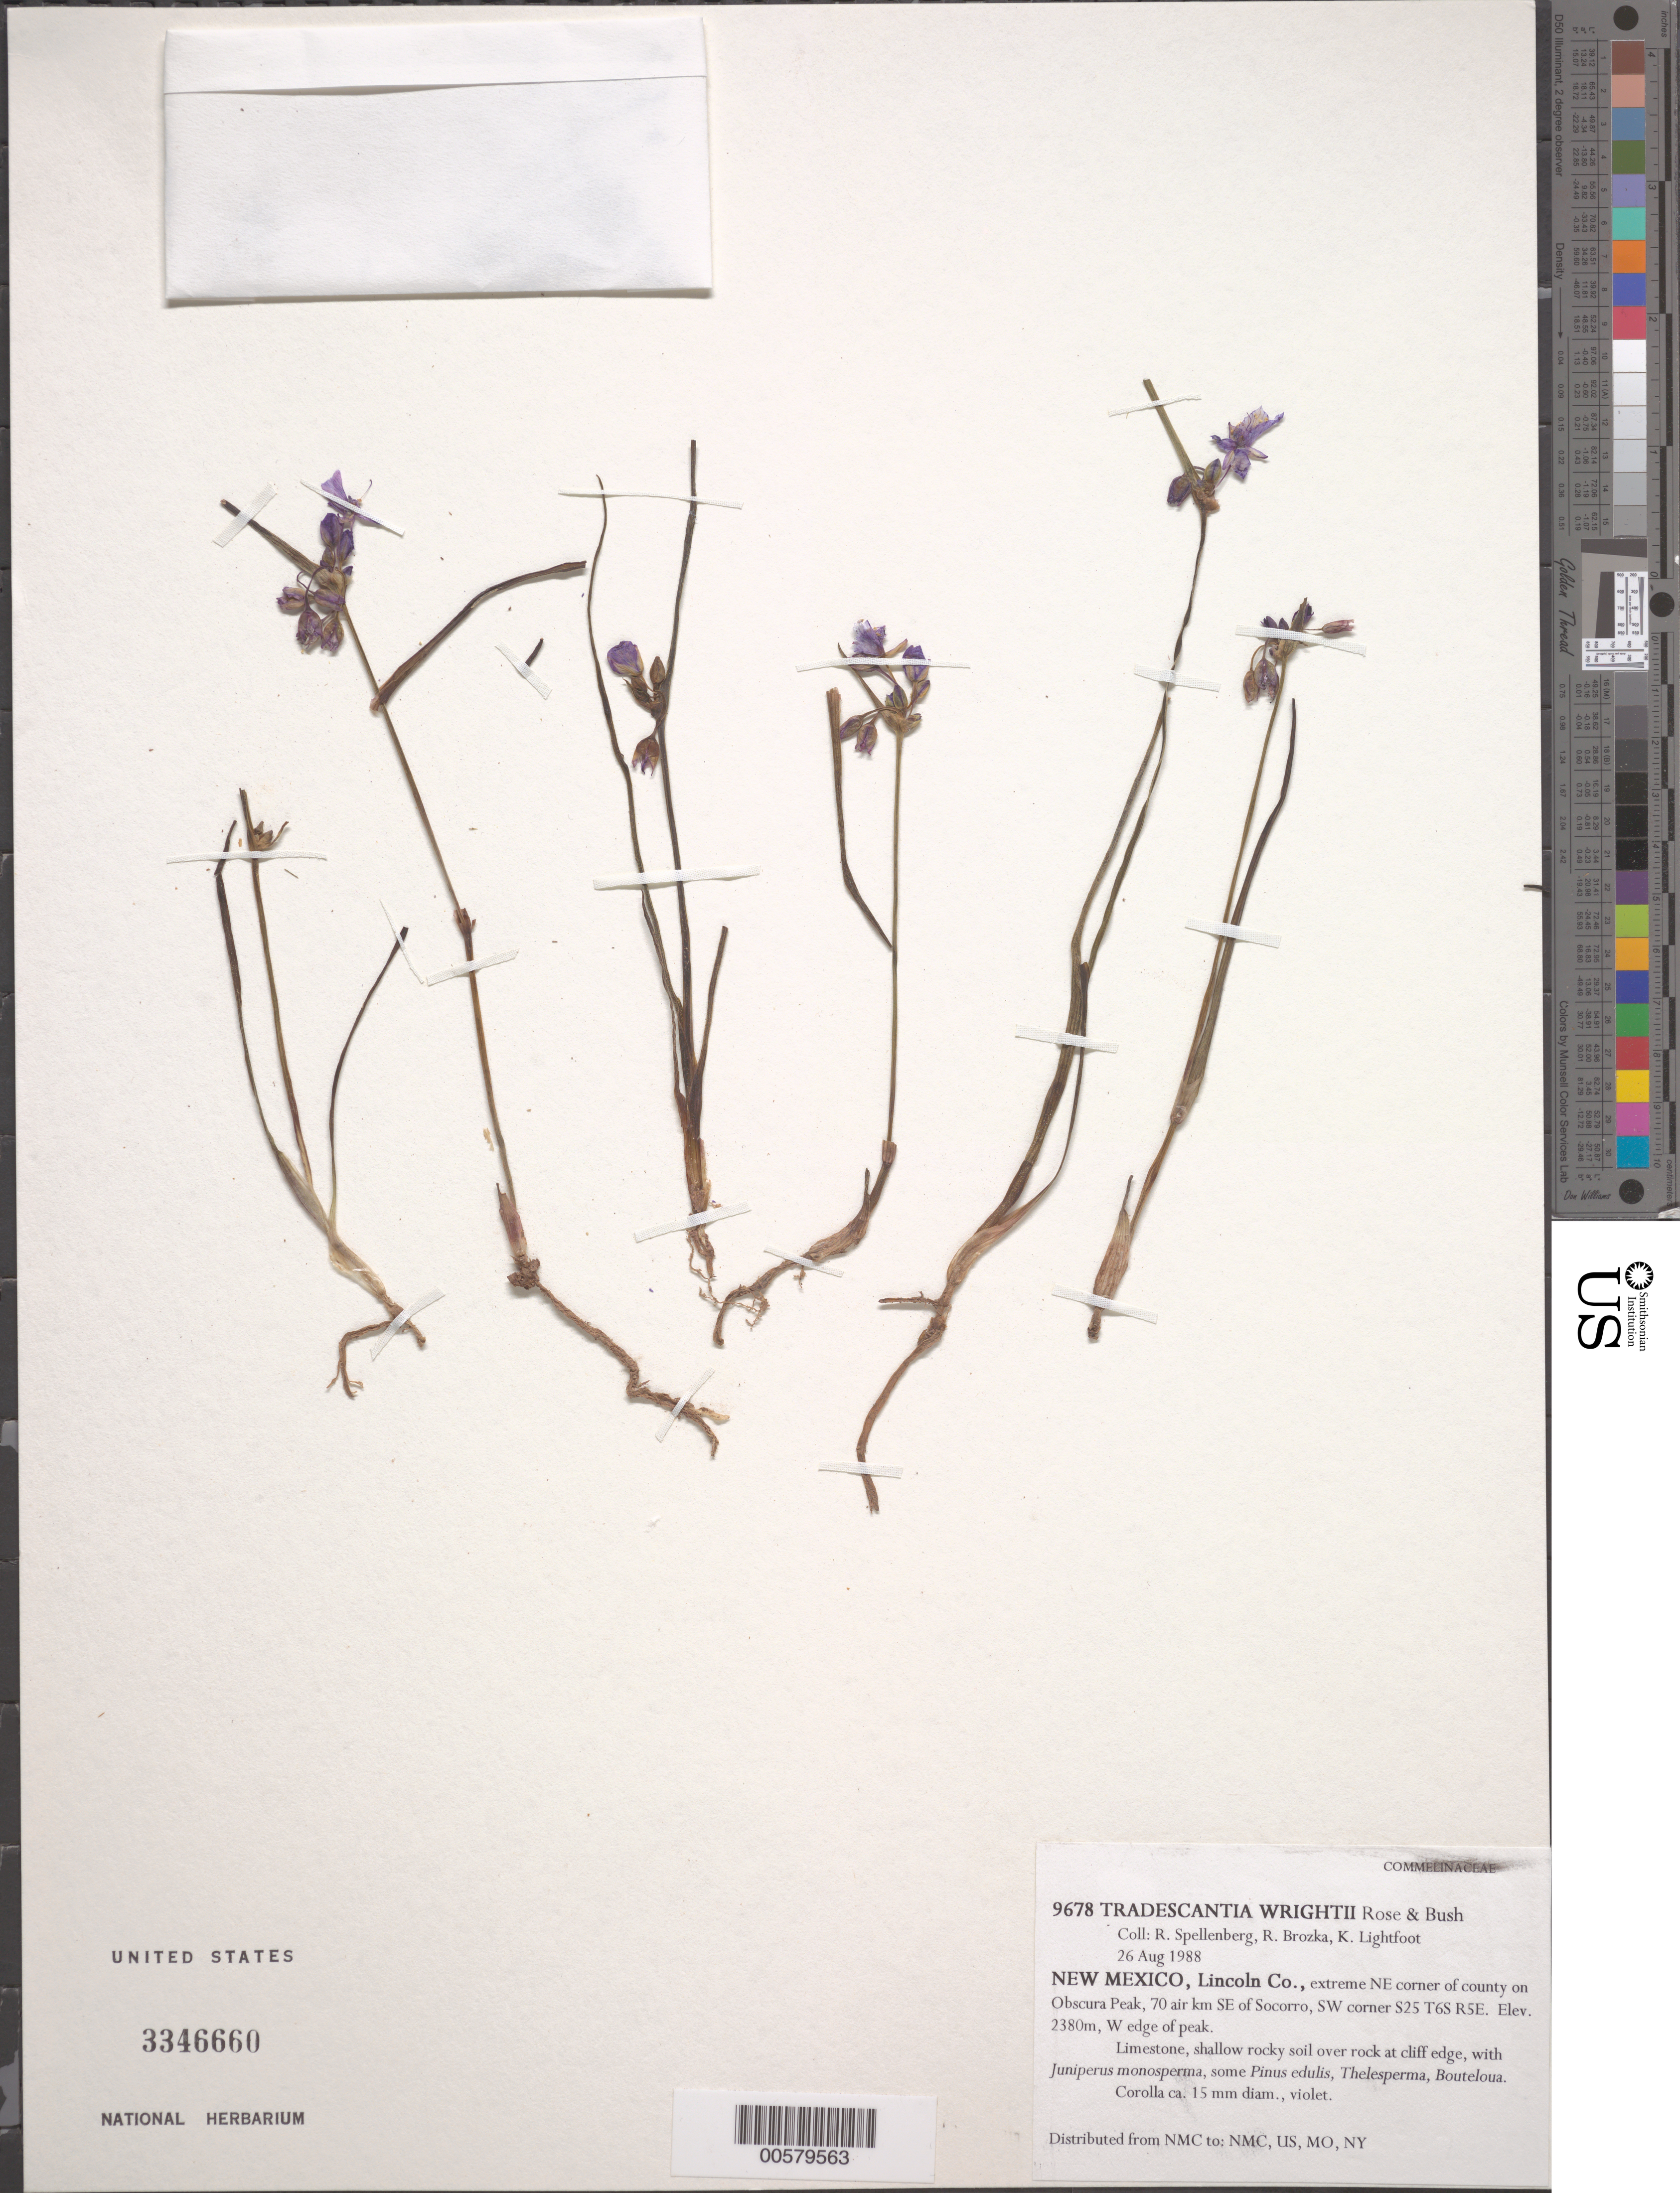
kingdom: Plantae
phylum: Tracheophyta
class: Liliopsida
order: Commelinales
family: Commelinaceae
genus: Tradescantia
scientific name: Tradescantia wrightii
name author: Rose & Bush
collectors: R. W. Spellenberg, R. Brozka & K. Lightfoot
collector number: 9778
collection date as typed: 26 Aug 1988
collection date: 1988-08-26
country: United States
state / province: New Mexico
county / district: Lincoln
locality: Ne corner of county on obscura peak, se of socorro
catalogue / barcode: US 3346660